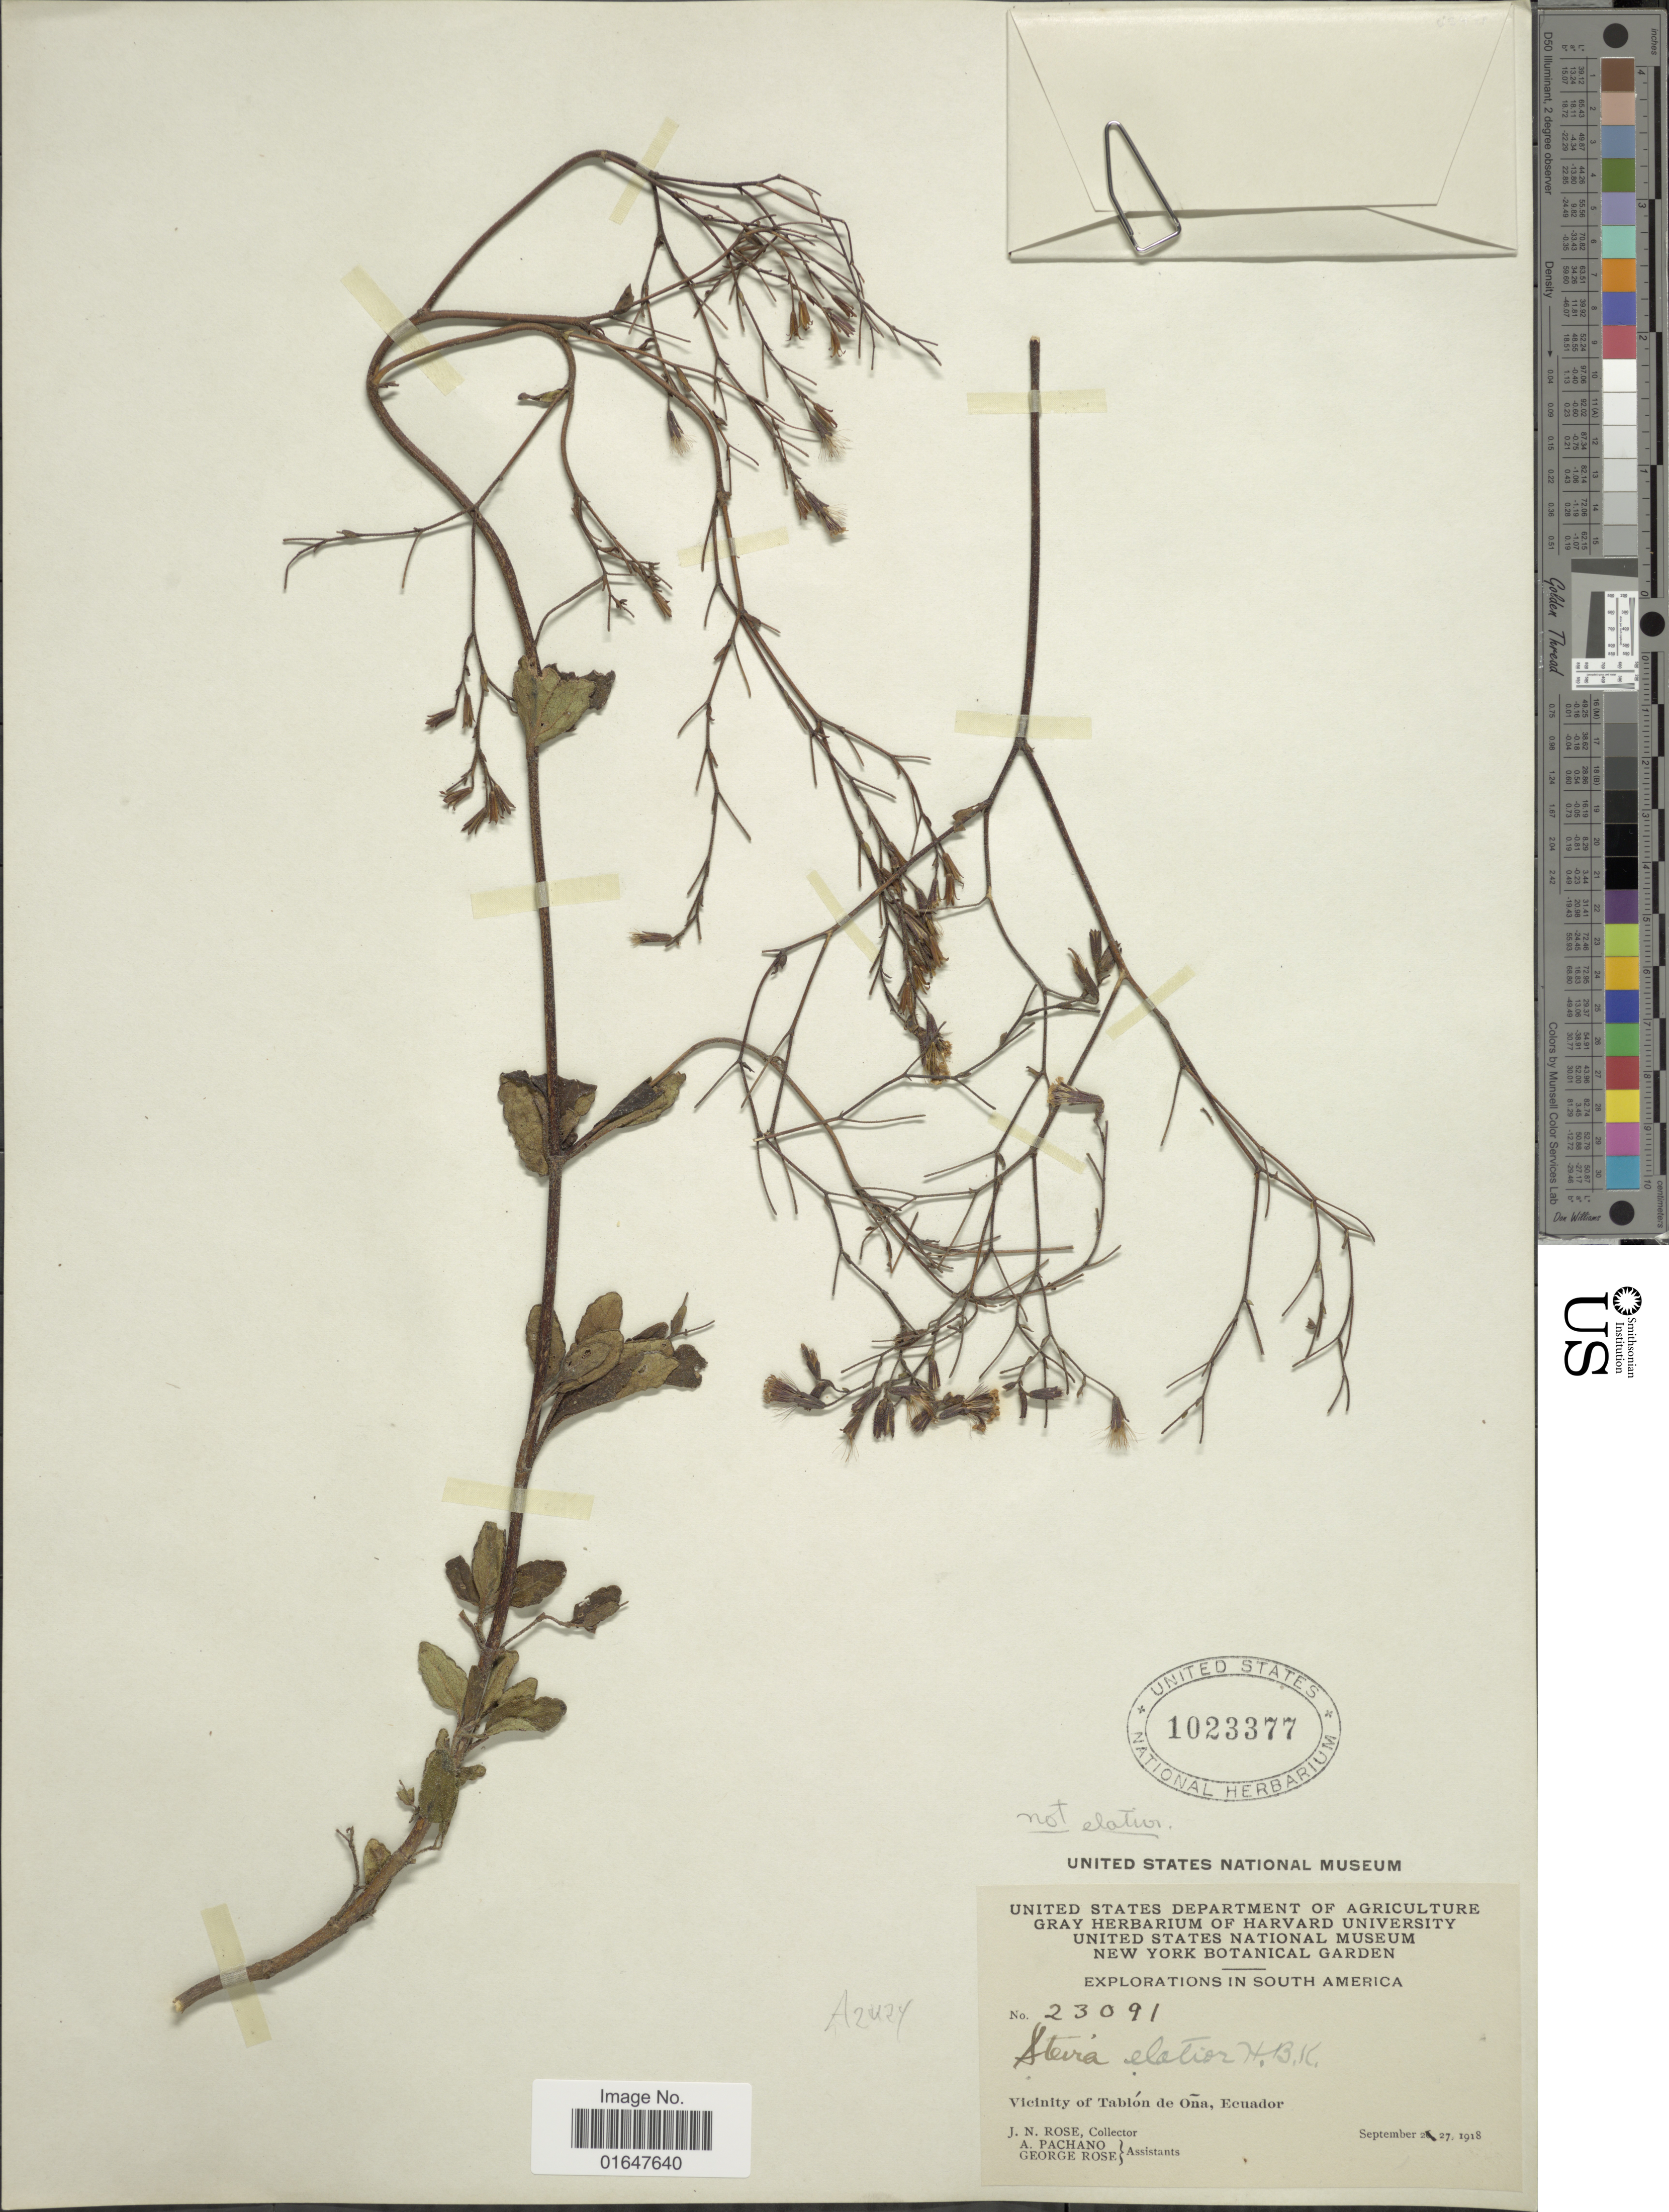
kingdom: Plantae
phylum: Tracheophyta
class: Magnoliopsida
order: Asterales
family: Asteraceae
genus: Stevia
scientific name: Stevia andina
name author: B.L. Rob.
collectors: J. N. Rose, A. Pachano & G. Rose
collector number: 23091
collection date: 1918-09-27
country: Ecuador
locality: South America, Vicinity of Tablon de Ona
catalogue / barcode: US 1023377